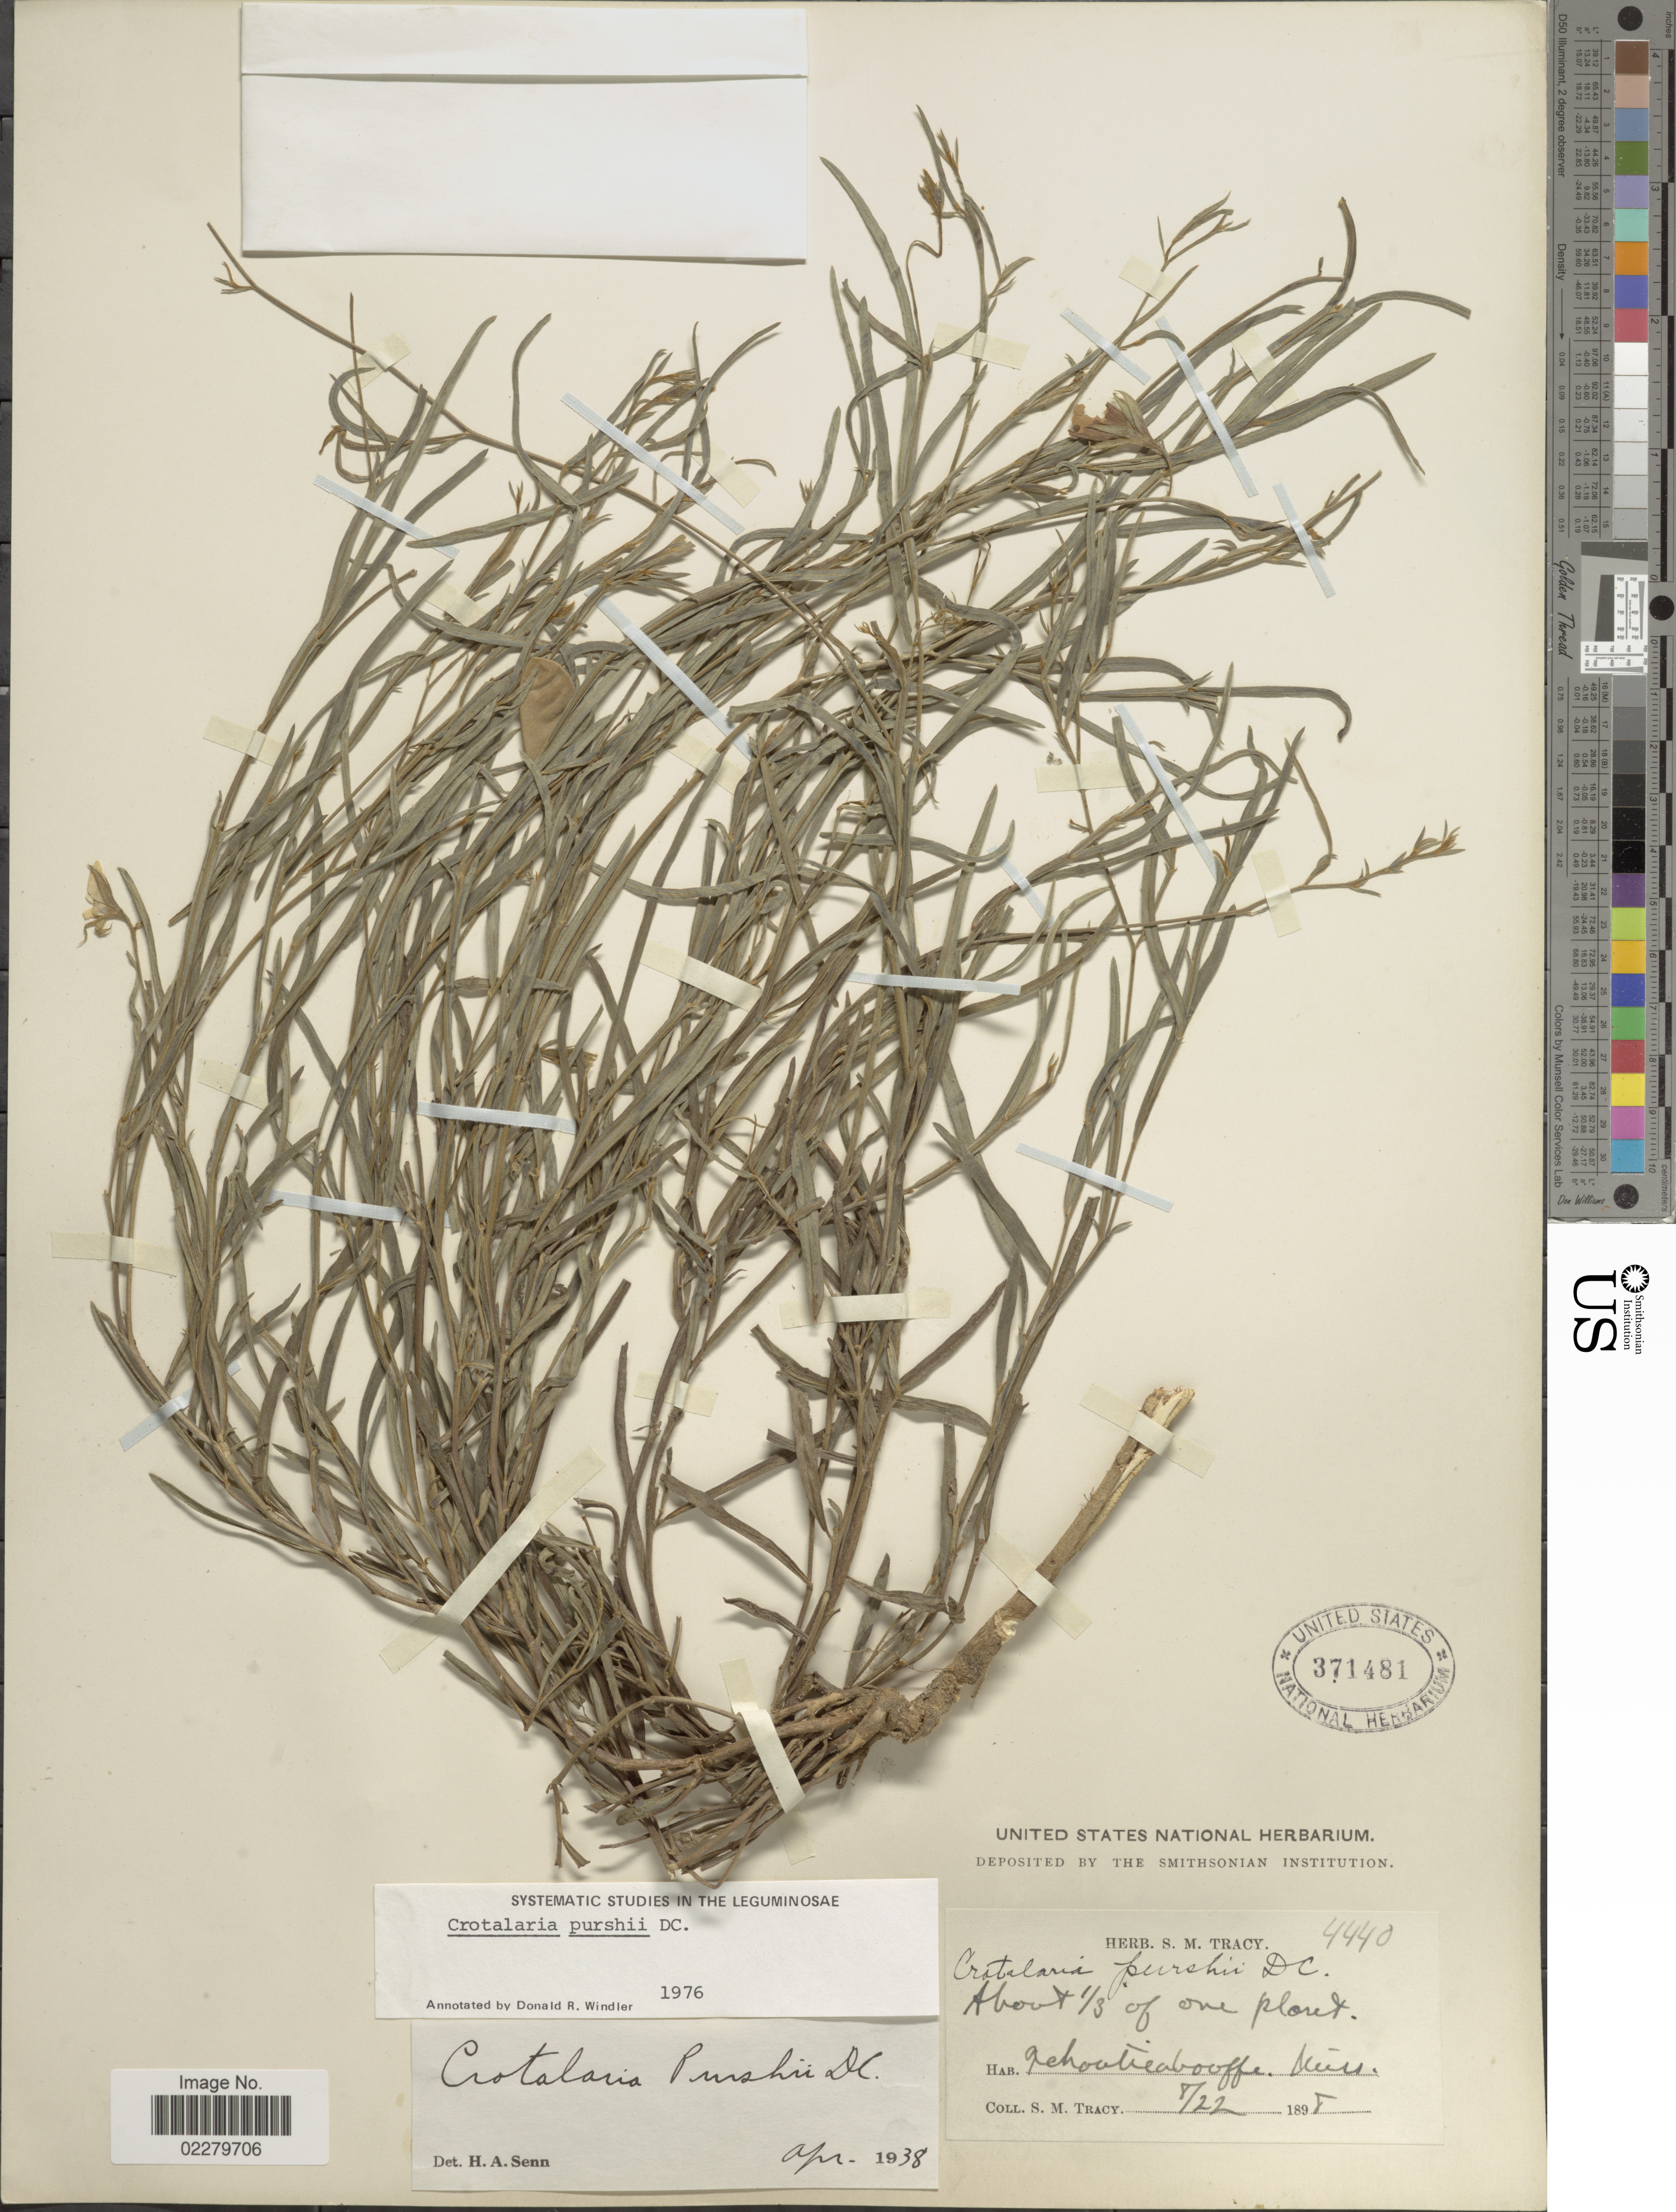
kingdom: Plantae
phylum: Tracheophyta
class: Magnoliopsida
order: Fabales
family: Fabaceae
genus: Crotalaria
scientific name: Crotalaria purshii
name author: DC.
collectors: S. M. Tracy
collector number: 4440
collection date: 1898-08-22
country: United States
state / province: Mississippi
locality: Tchoutacabouffa.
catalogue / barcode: US 371481